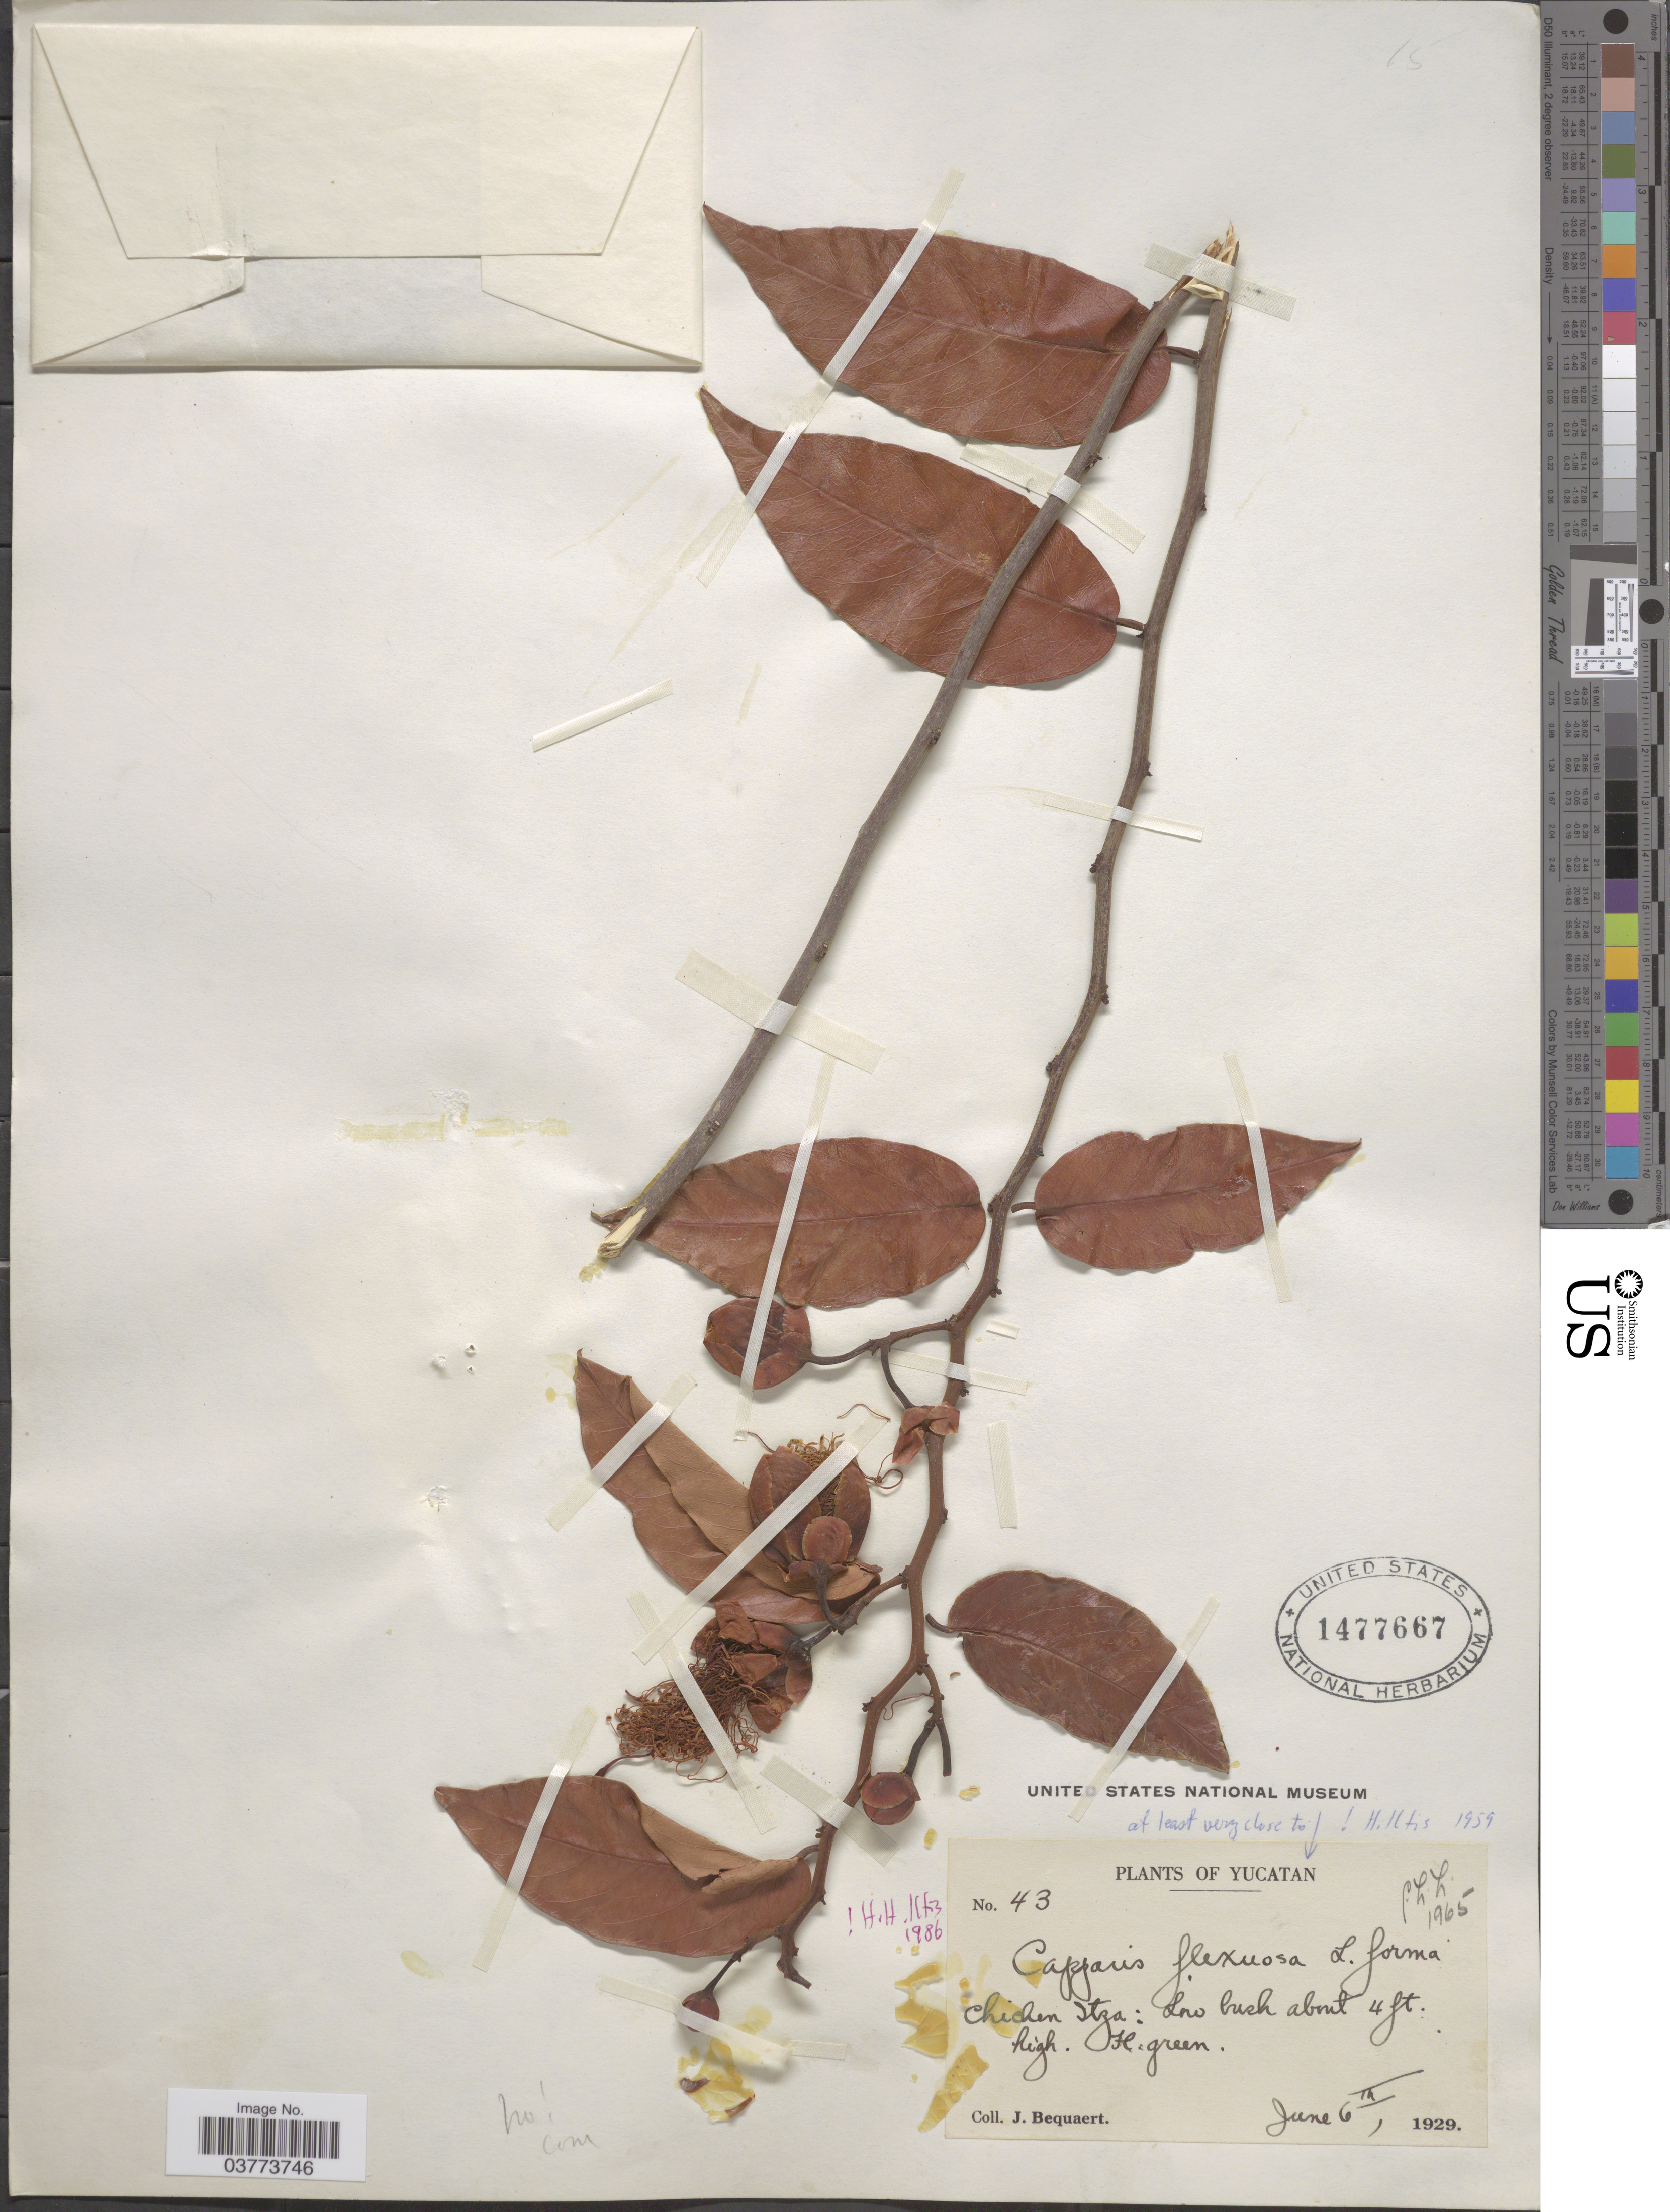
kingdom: Plantae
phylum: Tracheophyta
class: Magnoliopsida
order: Brassicales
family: Capparaceae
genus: Cynophalla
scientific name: Cynophalla flexuosa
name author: (L.) J. Presl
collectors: J. Bequaert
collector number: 43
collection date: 1929-06-06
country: Mexico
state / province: Yucatán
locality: Chichen Itza.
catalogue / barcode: US 1477667